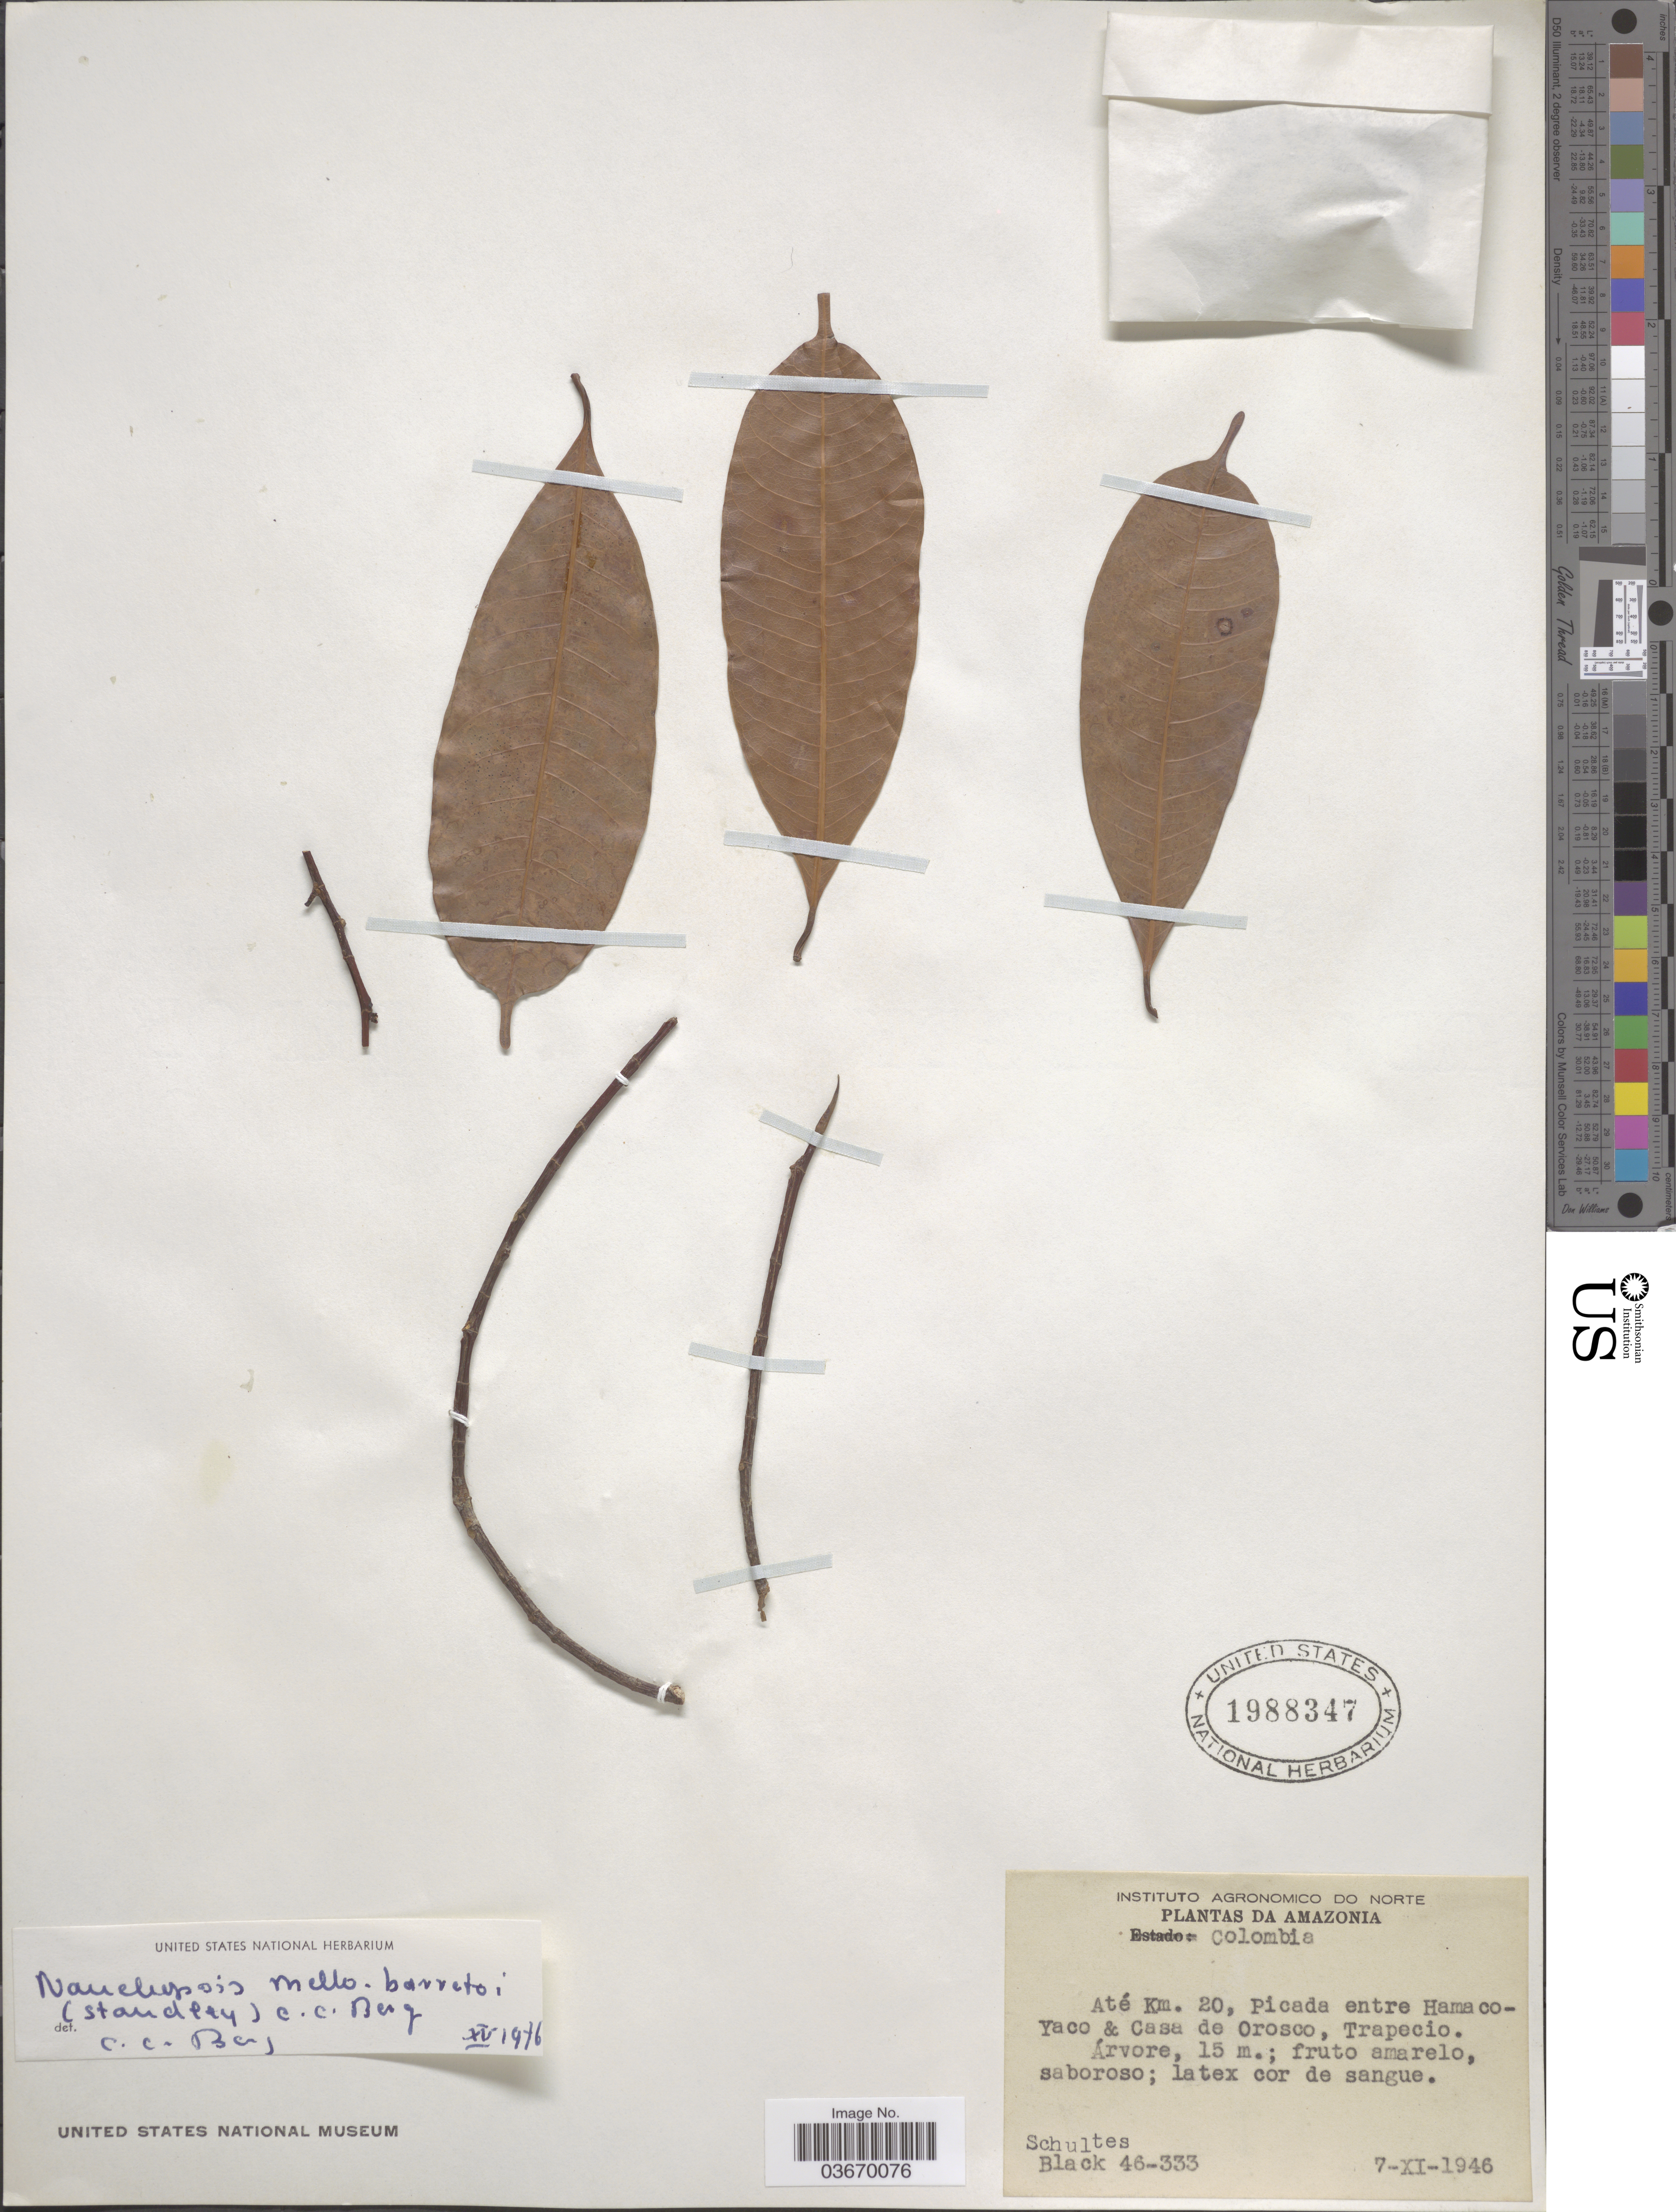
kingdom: Plantae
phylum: Tracheophyta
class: Magnoliopsida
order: Rosales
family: Moraceae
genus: Naucleopsis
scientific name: Naucleopsis mello-barretoi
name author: (Standl.) C.C. Berg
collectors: -- Schultes & -- Black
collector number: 46-333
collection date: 1946-11-07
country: Colombia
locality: Amazonia. Até Km. 20, Picada entre Hamaco-Yaco & Casa de Orosco, Trapecio.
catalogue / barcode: US 1988347